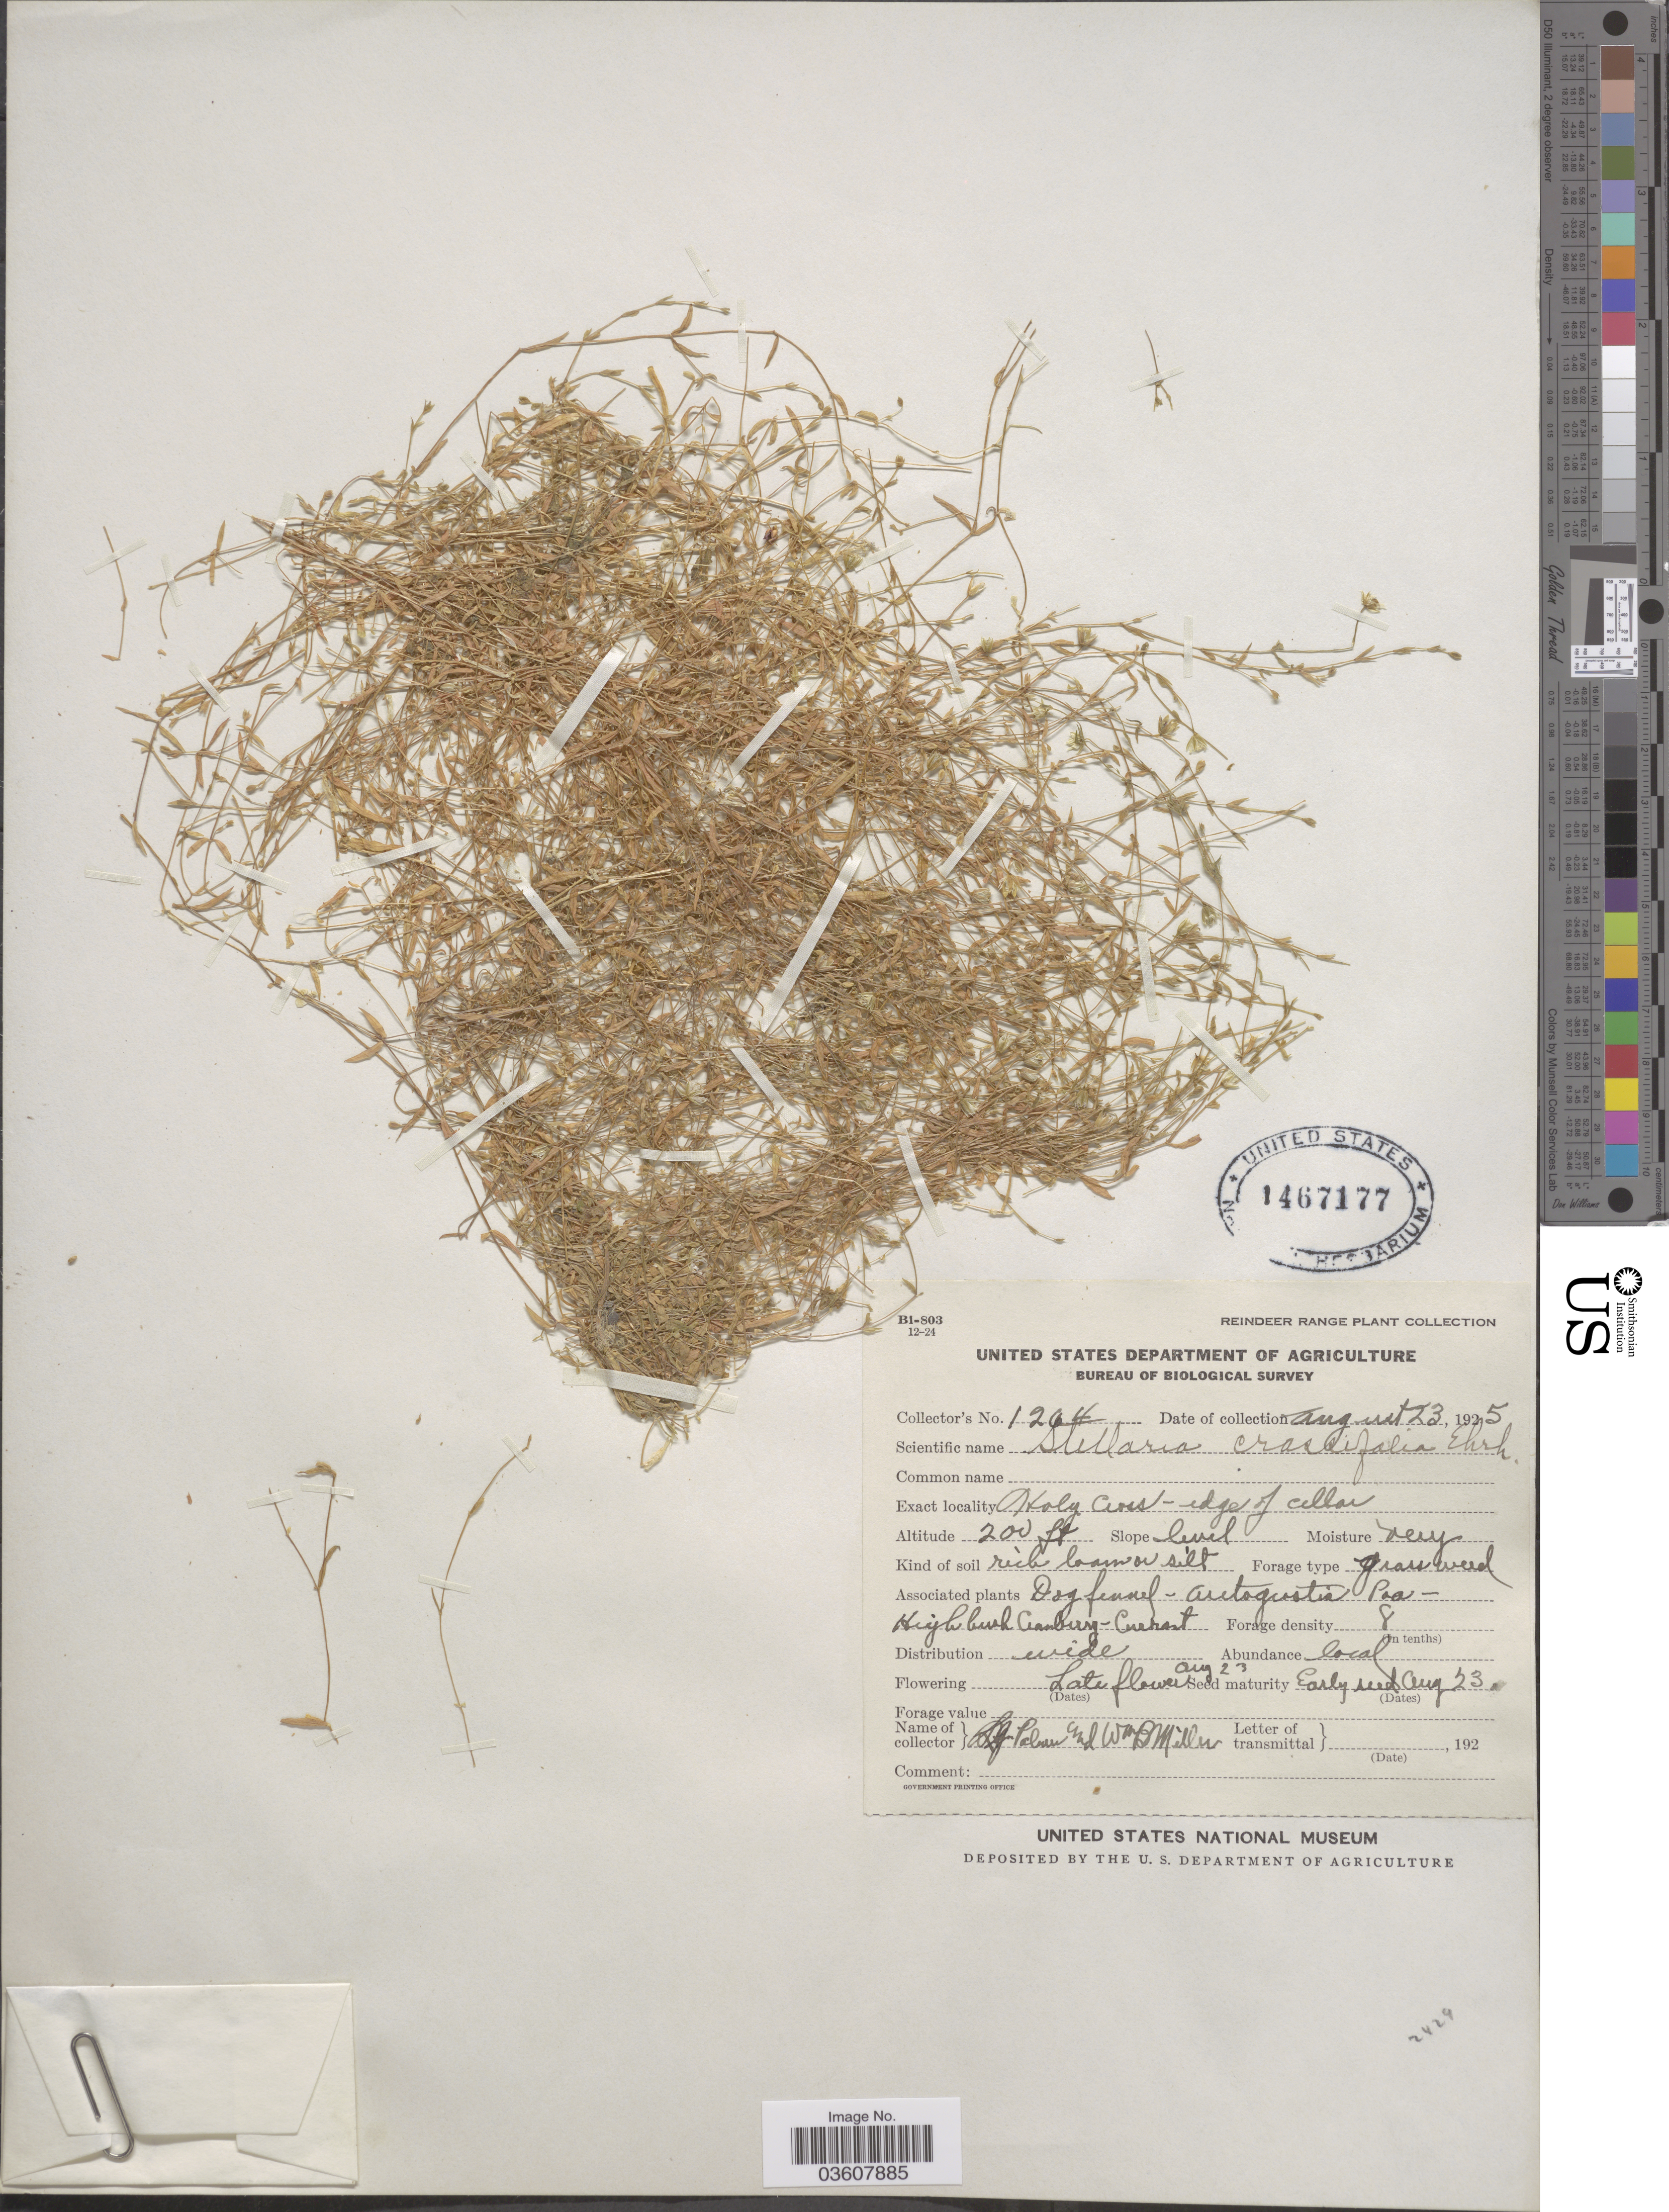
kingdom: Plantae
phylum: Tracheophyta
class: Magnoliopsida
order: Caryophyllales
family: Caryophyllaceae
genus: Stellaria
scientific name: Stellaria crassifolia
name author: Ehrh.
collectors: L. J. Palmer & W. Miller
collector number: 1204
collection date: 1925-08-23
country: United States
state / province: Alaska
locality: Holy Cross.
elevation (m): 61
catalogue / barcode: US 1467177